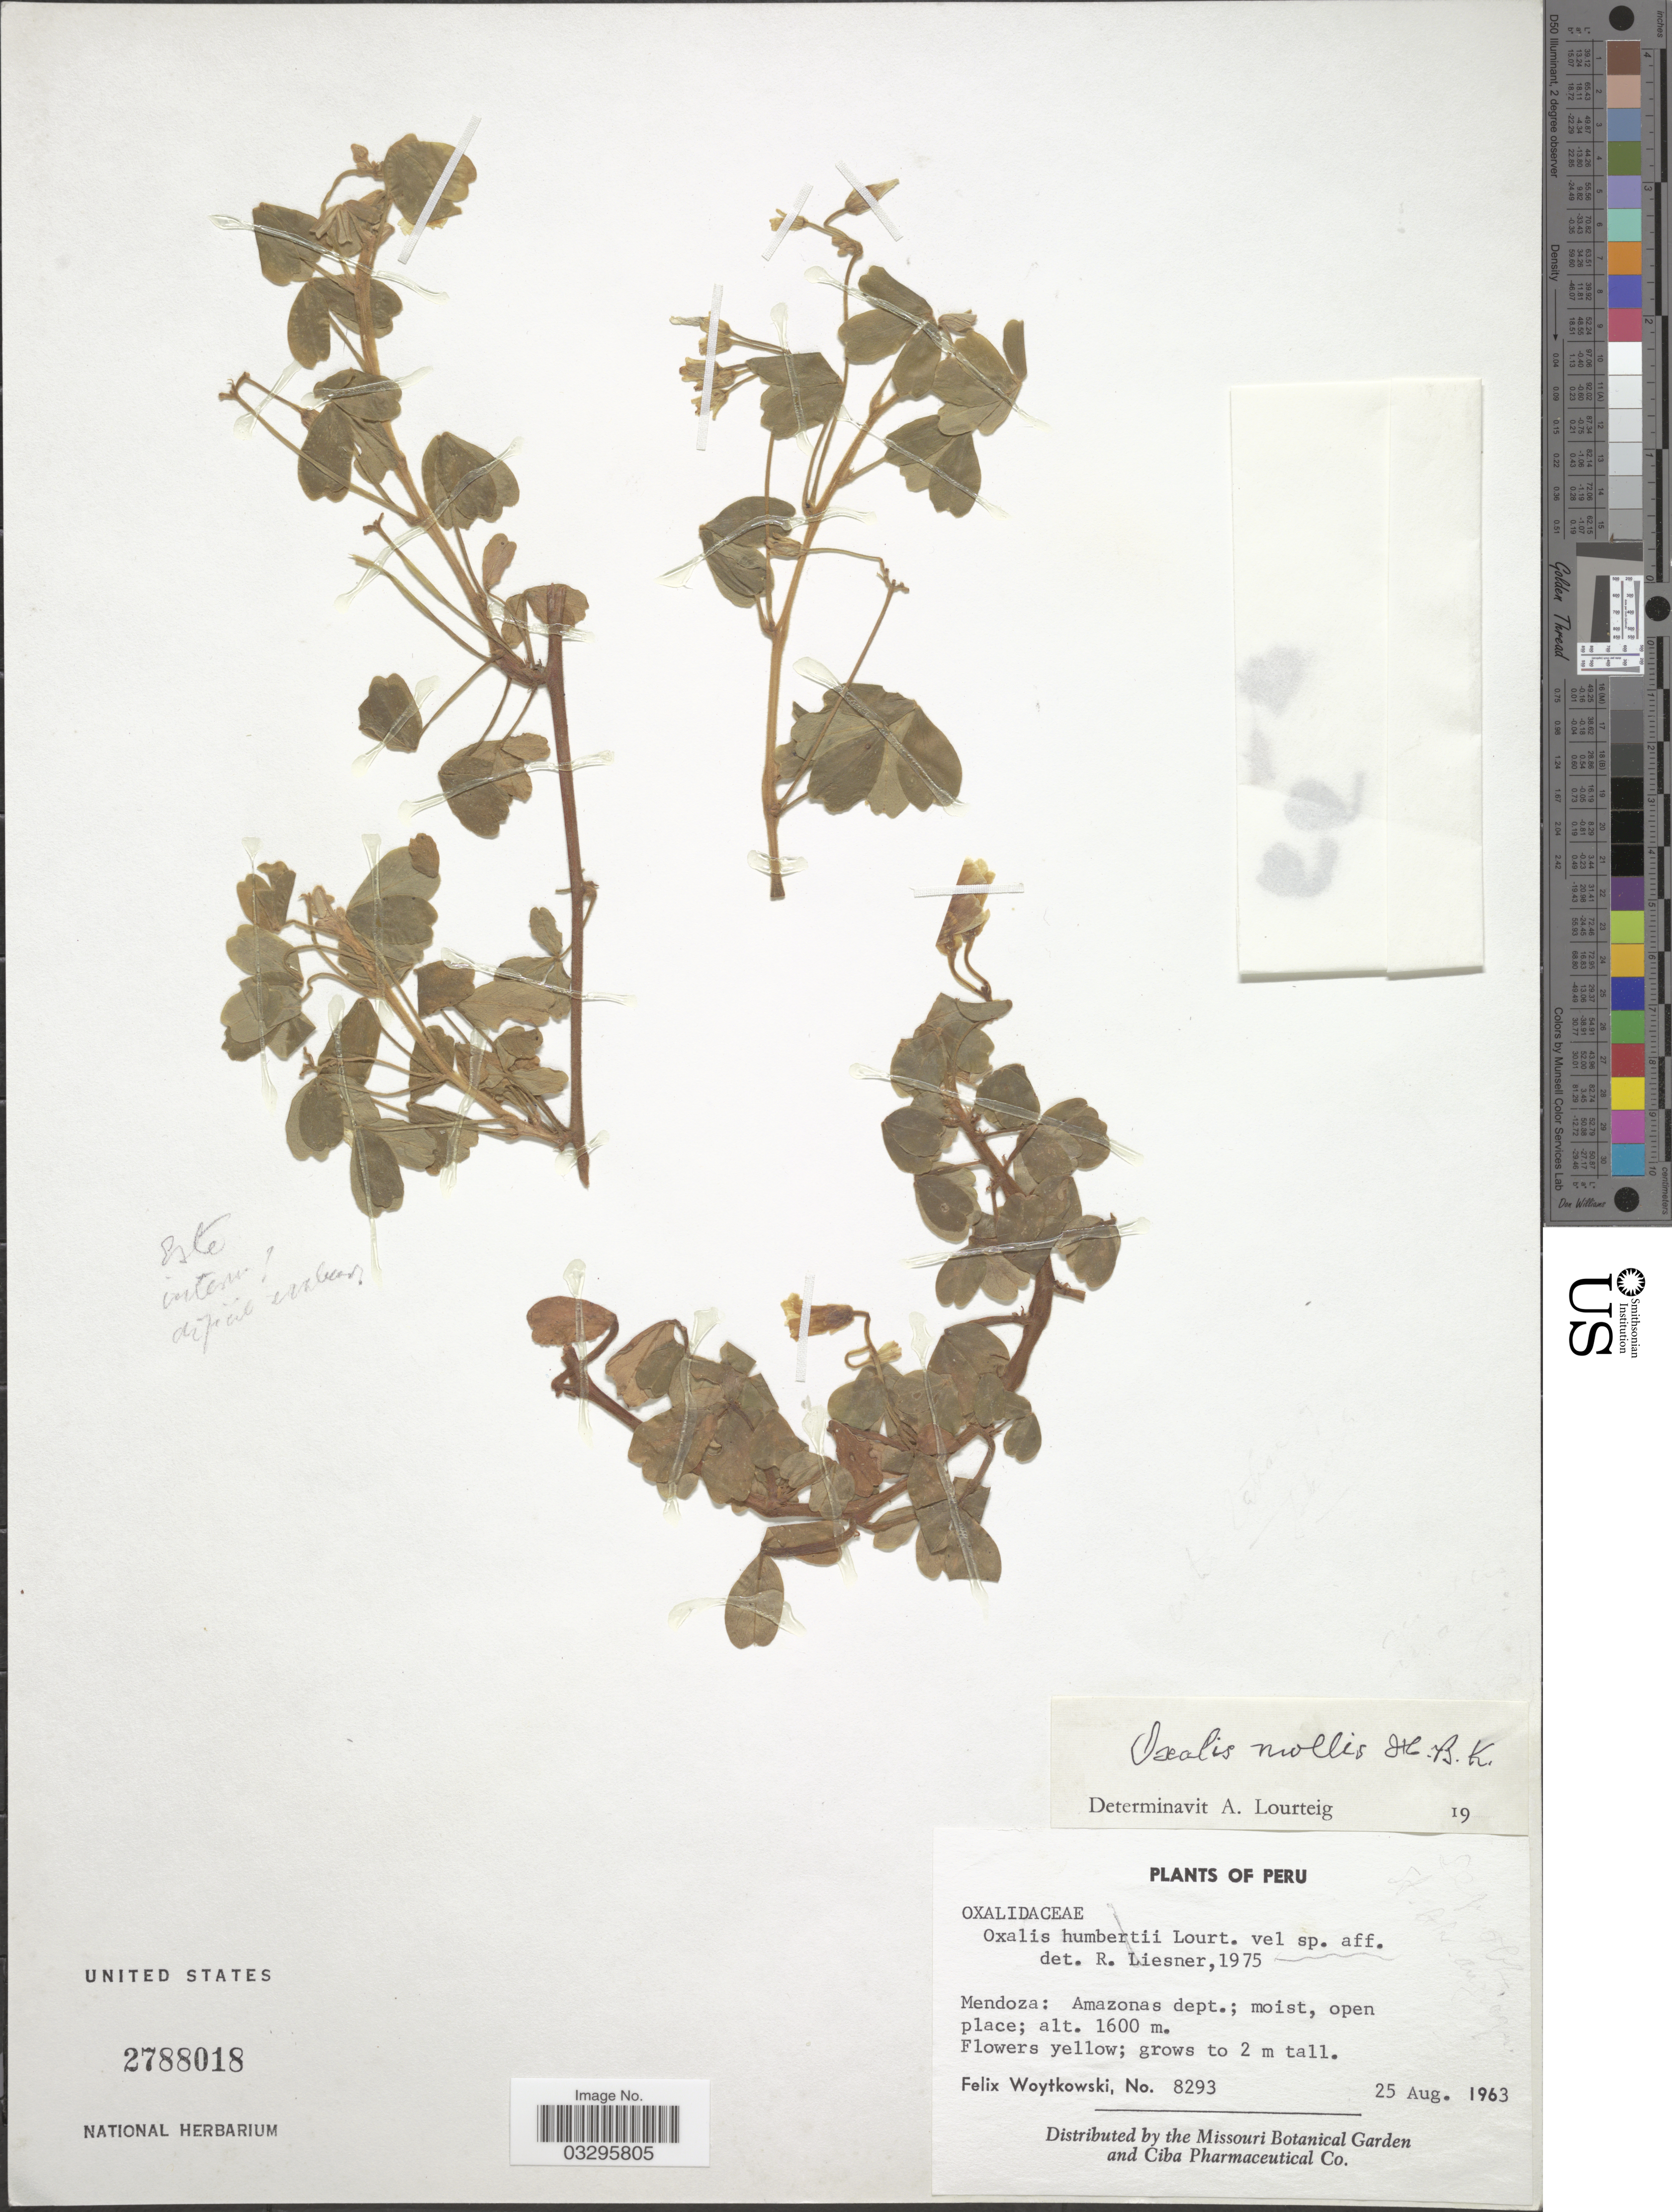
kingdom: Plantae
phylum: Tracheophyta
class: Magnoliopsida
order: Oxalidales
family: Oxalidaceae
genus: Oxalis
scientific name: Oxalis mollis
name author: Kunth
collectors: F. Woytkowski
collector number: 8293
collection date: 1963-08-25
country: Peru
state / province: Amazonas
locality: Mendoza: Amazonas dept.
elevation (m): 1600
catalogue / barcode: US 2788018